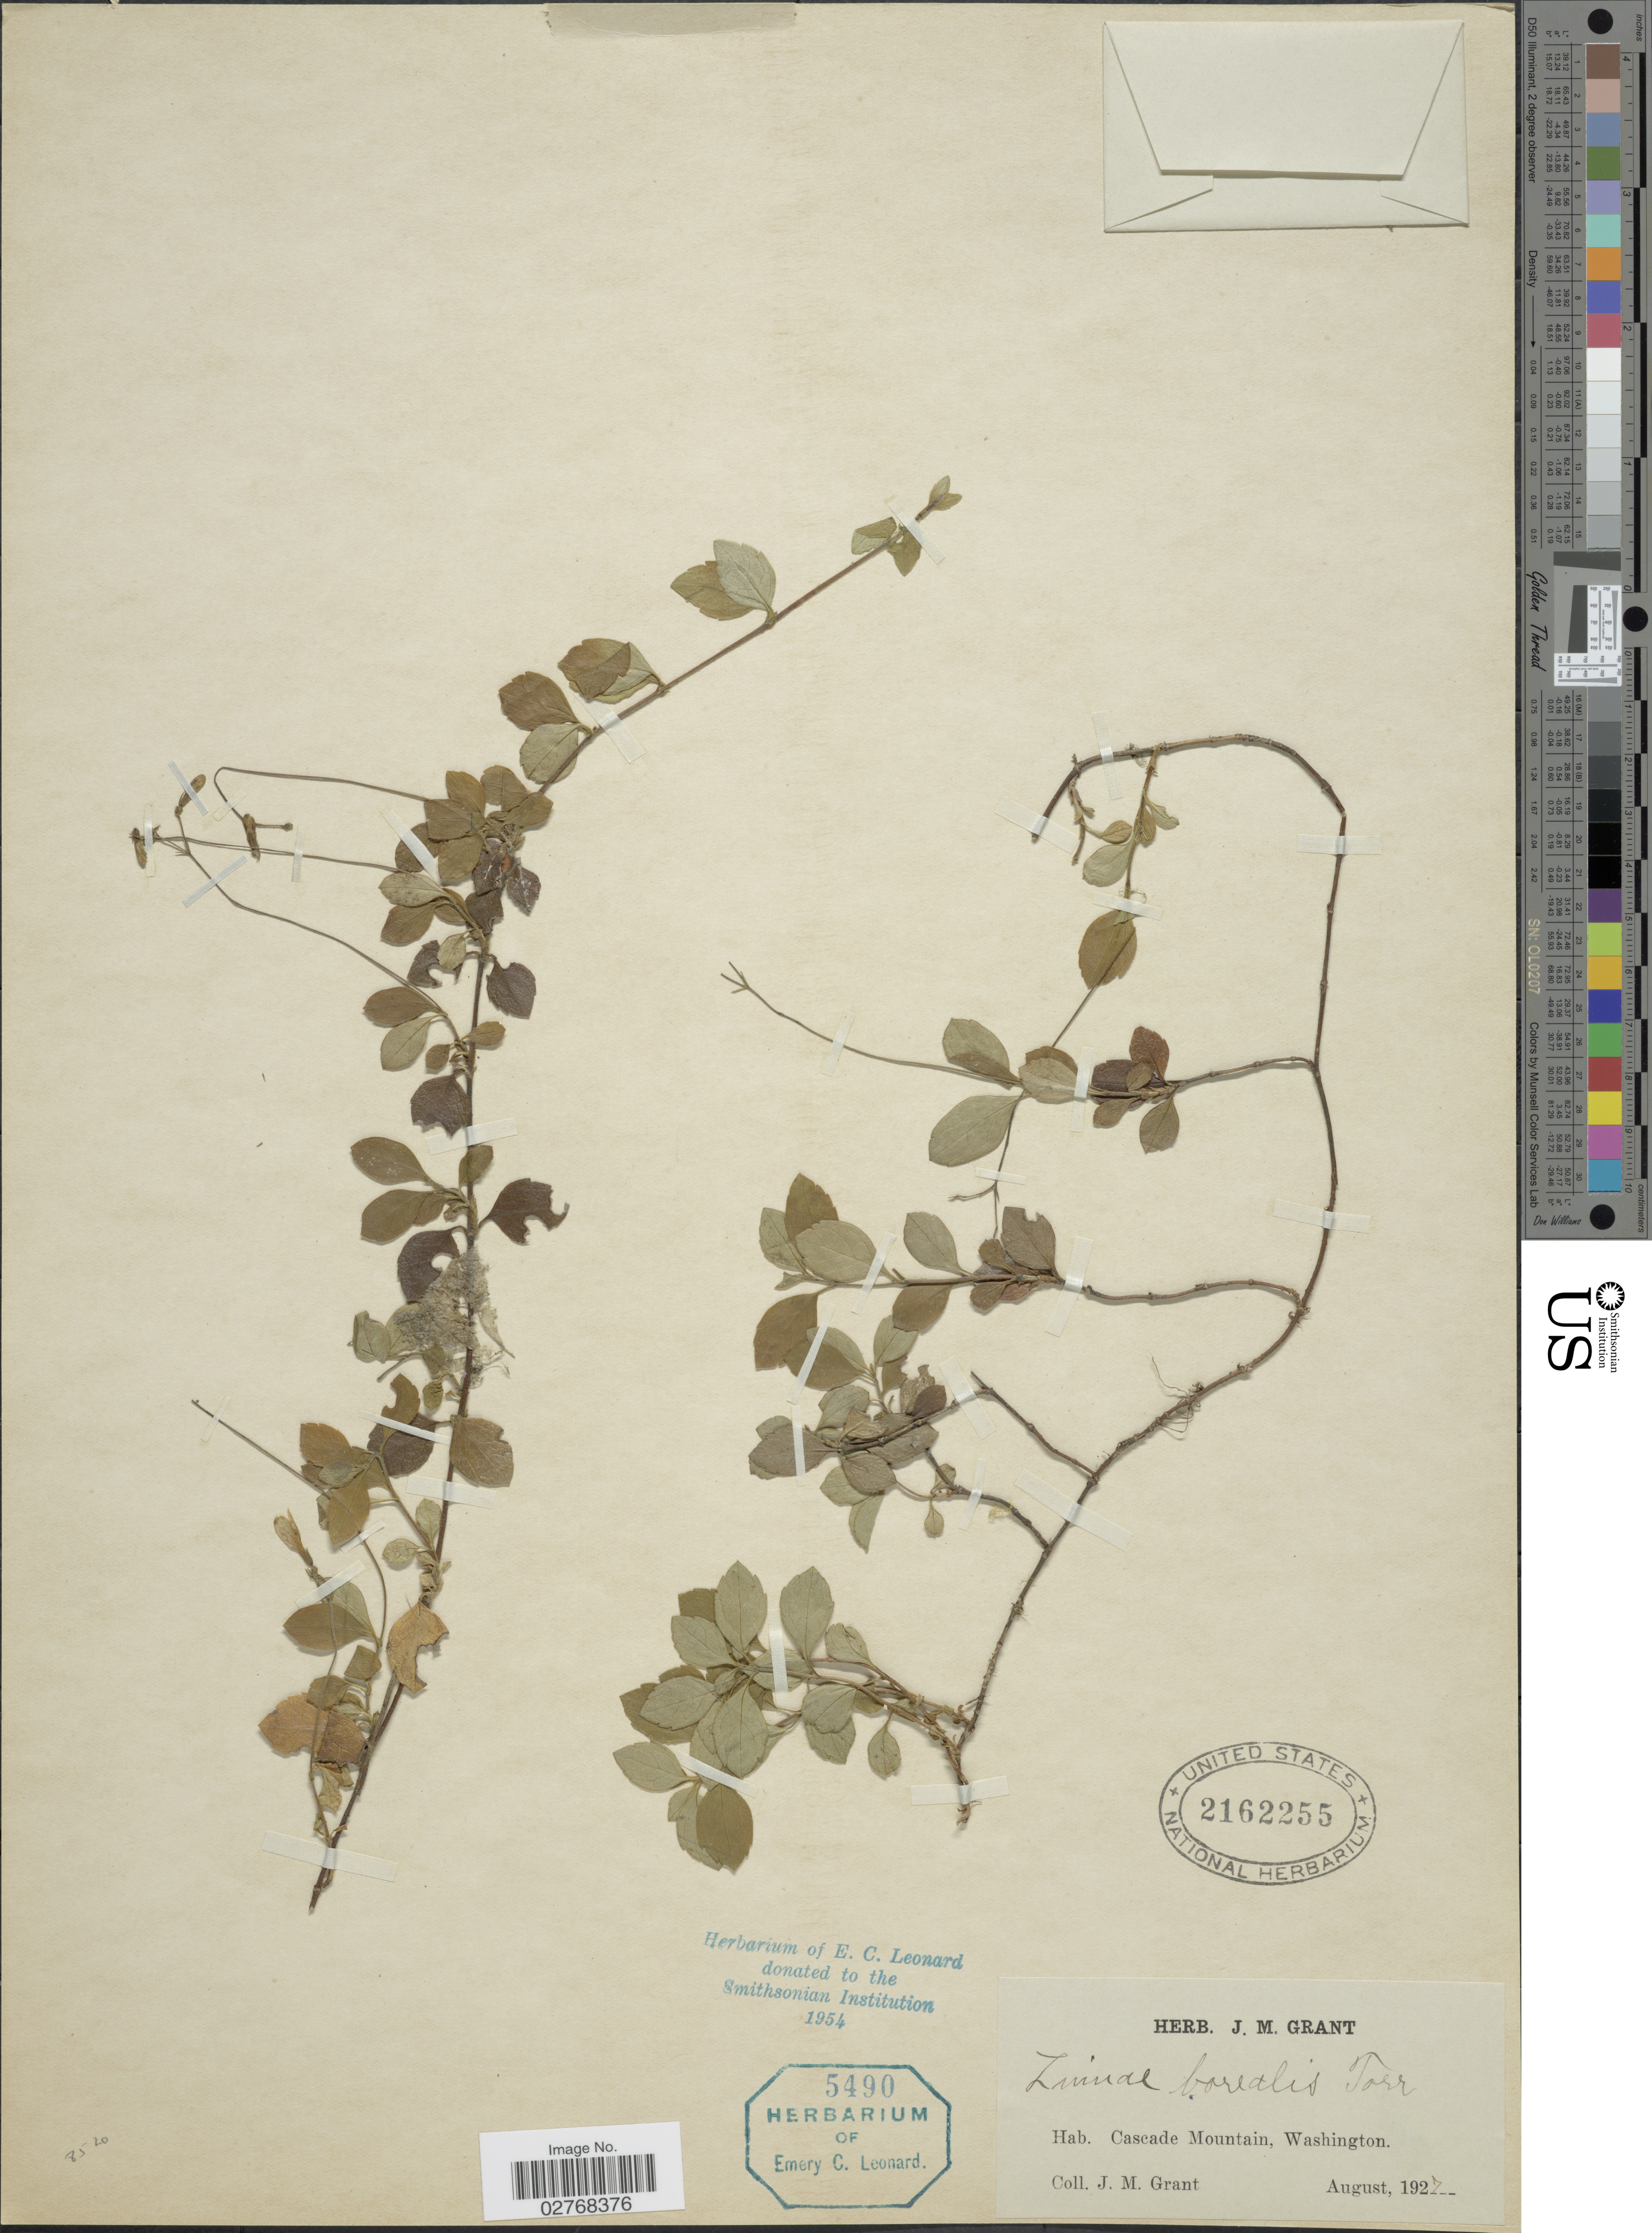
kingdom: Plantae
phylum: Tracheophyta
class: Magnoliopsida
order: Dipsacales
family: Caprifoliaceae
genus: Linnaea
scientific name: Linnaea borealis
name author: L.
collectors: J. M. Grant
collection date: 1927-08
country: United States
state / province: Washington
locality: Cascade Mountain.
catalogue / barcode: US 2162255